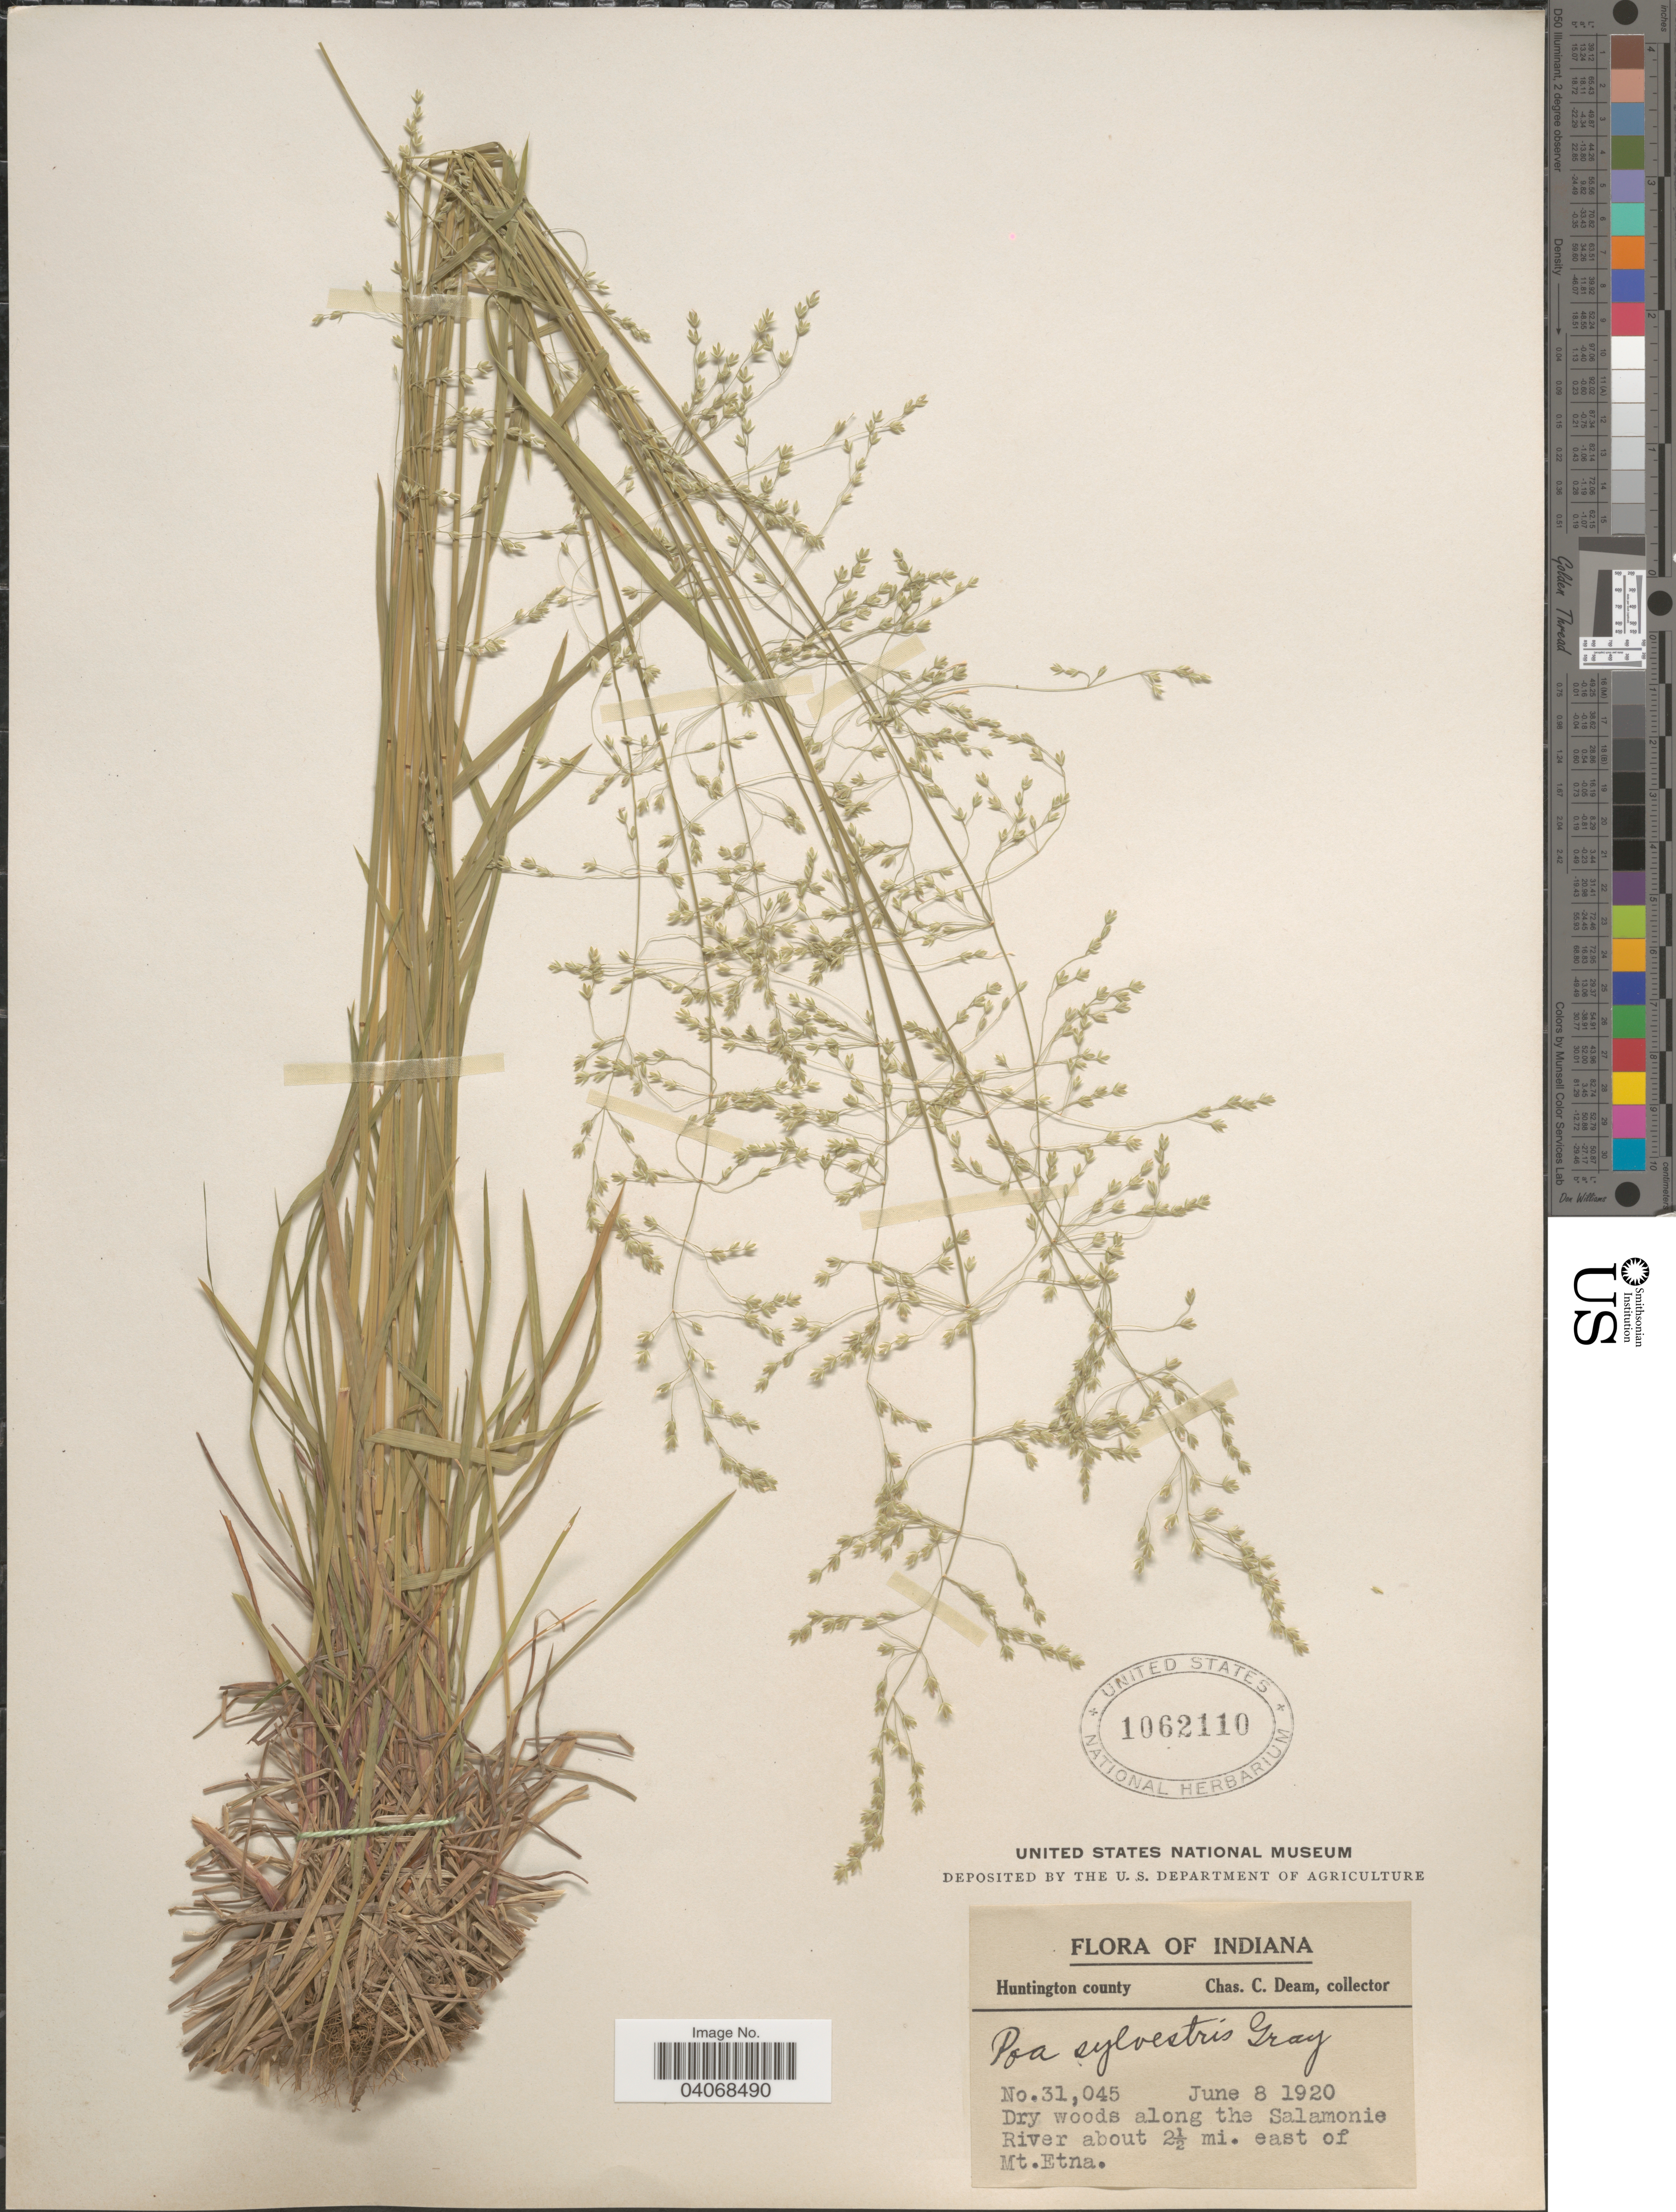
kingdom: Plantae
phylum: Tracheophyta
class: Liliopsida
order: Poales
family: Poaceae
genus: Poa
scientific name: Poa sylvestris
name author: A. Gray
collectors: C. C. Deam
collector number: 31045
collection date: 1920-06-08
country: United States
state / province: Indiana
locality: Dry woods along the Salamonie River about 2½ mi. east of Mt. Etna. Huntington county.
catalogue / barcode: US 1062110